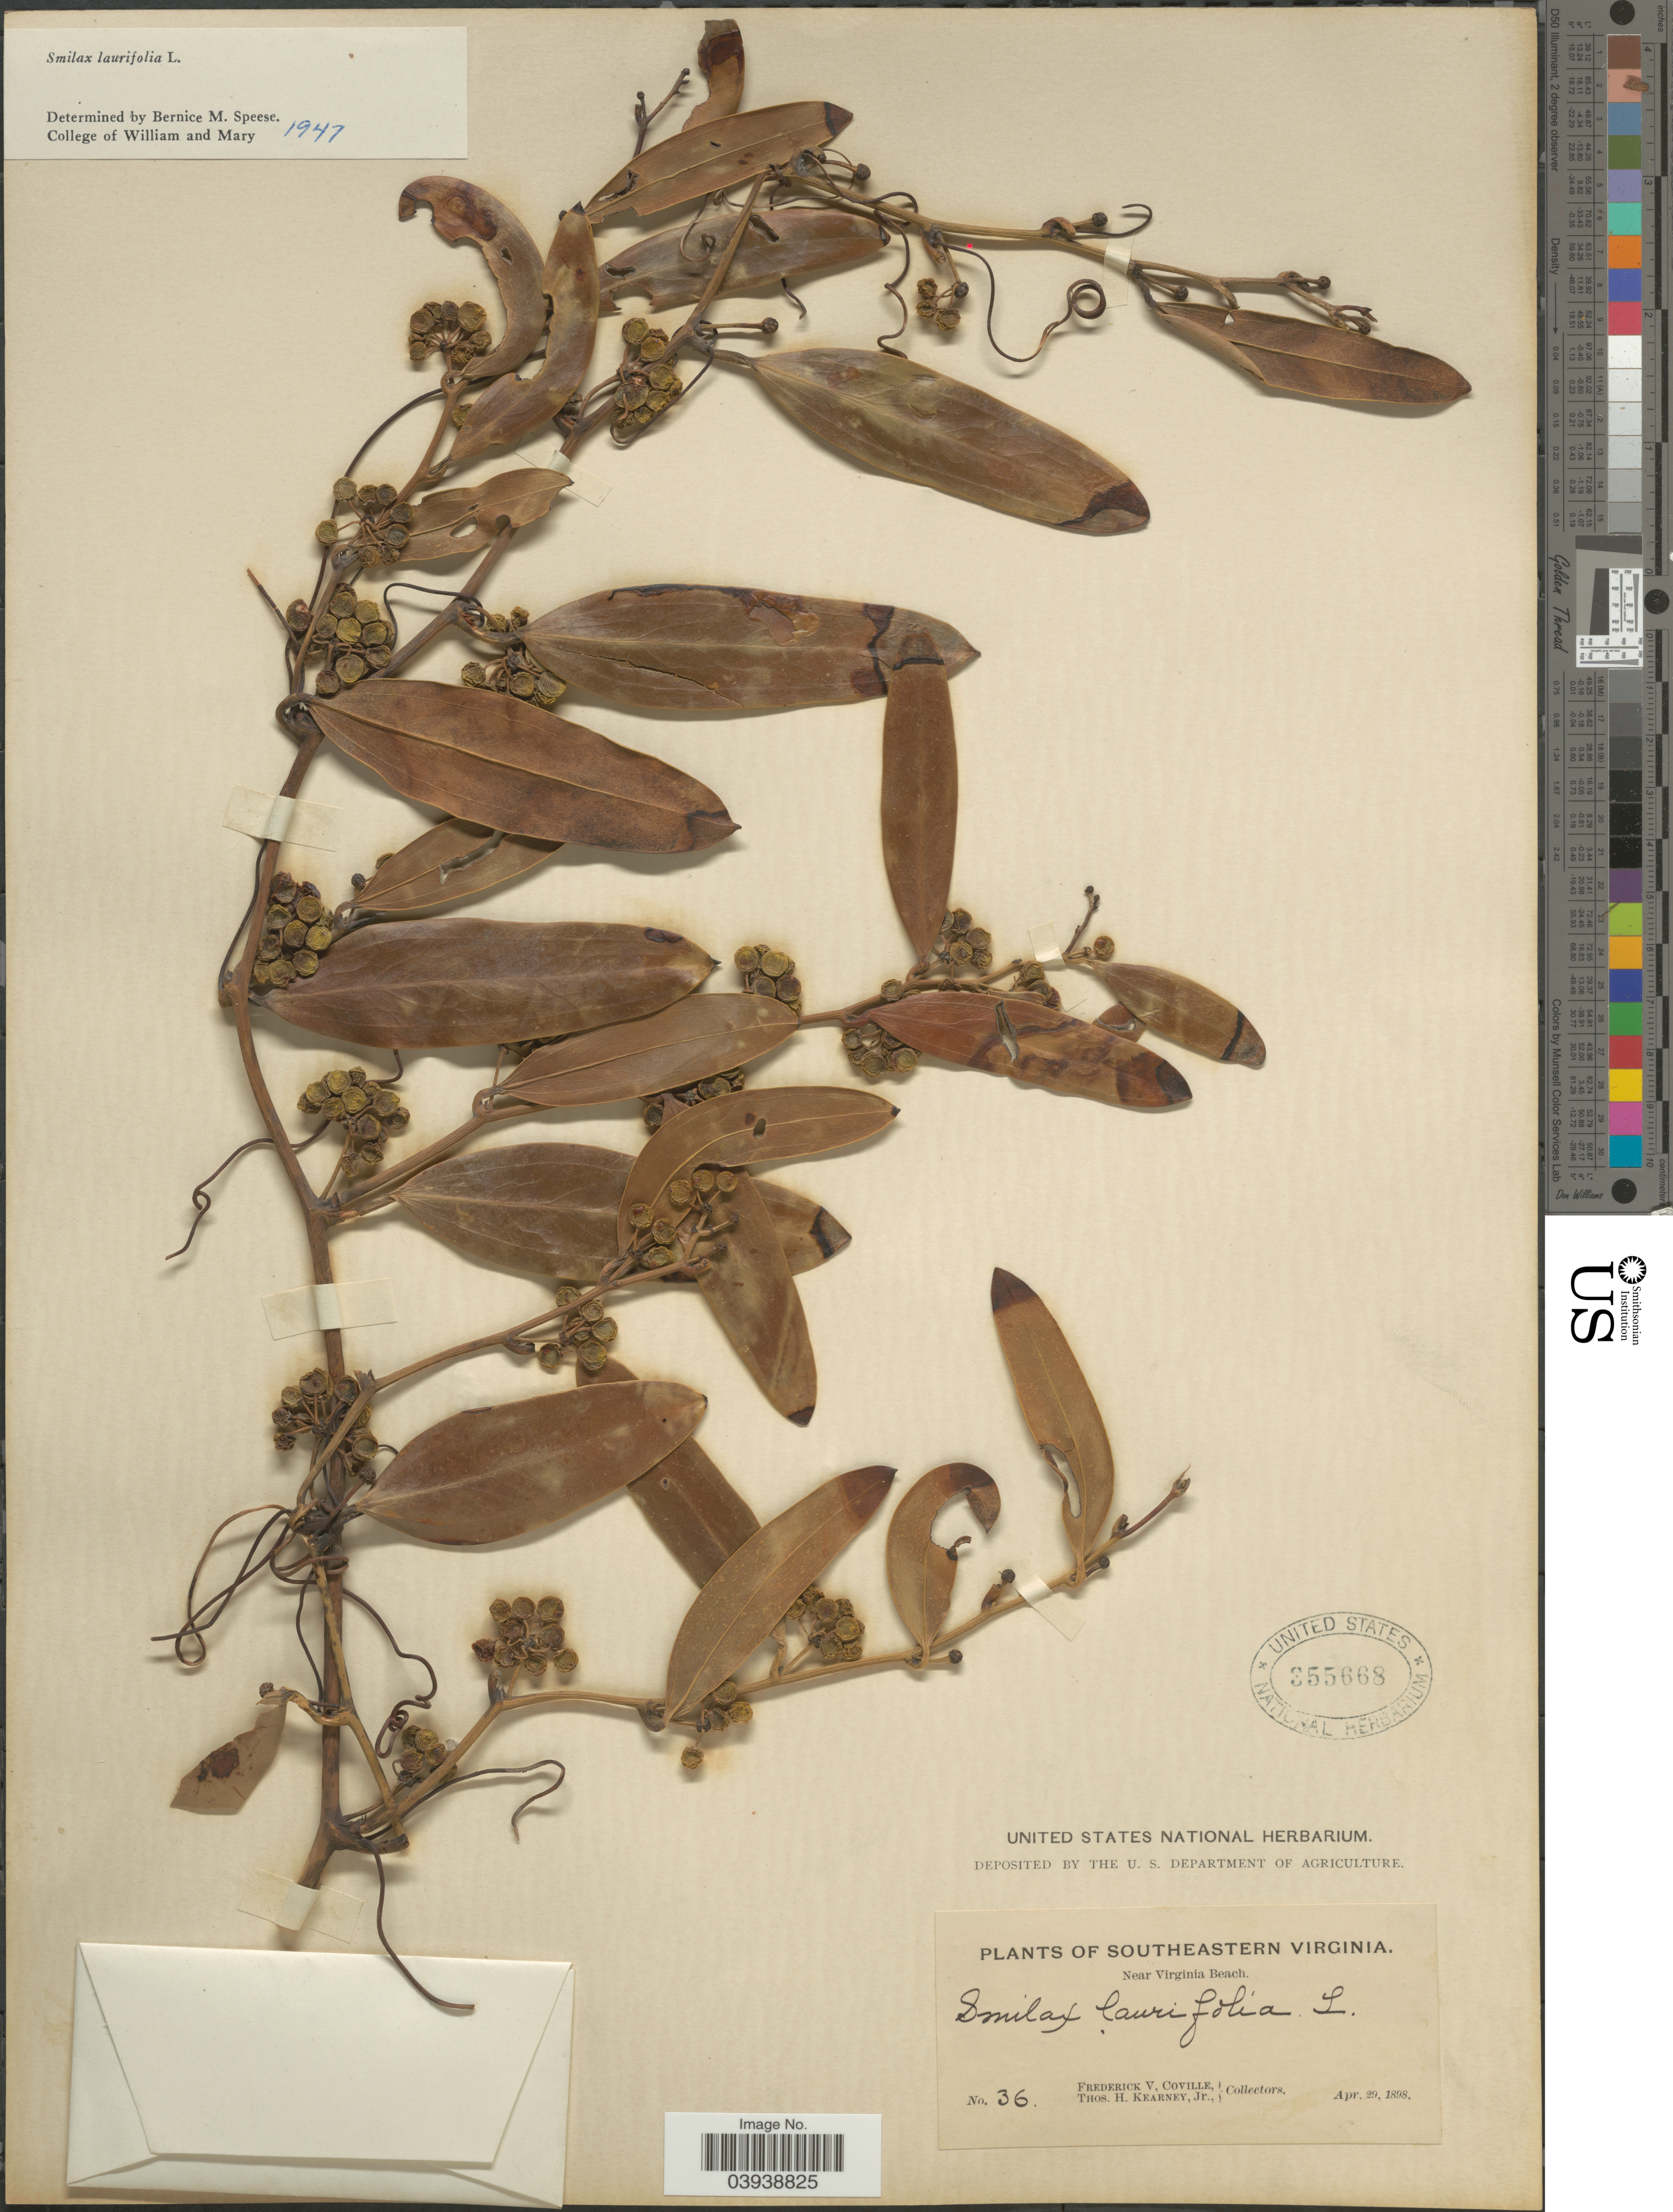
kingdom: Plantae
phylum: Tracheophyta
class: Liliopsida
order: Liliales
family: Smilacaceae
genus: Smilax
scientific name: Smilax laurifolia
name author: L.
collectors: F. V. Coville & T. H. Kearney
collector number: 36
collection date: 1898-04-29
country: United States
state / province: Virginia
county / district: City of Virginia Beach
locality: Southeastern Virginia. Near Virginia Beach.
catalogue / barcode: US 355668